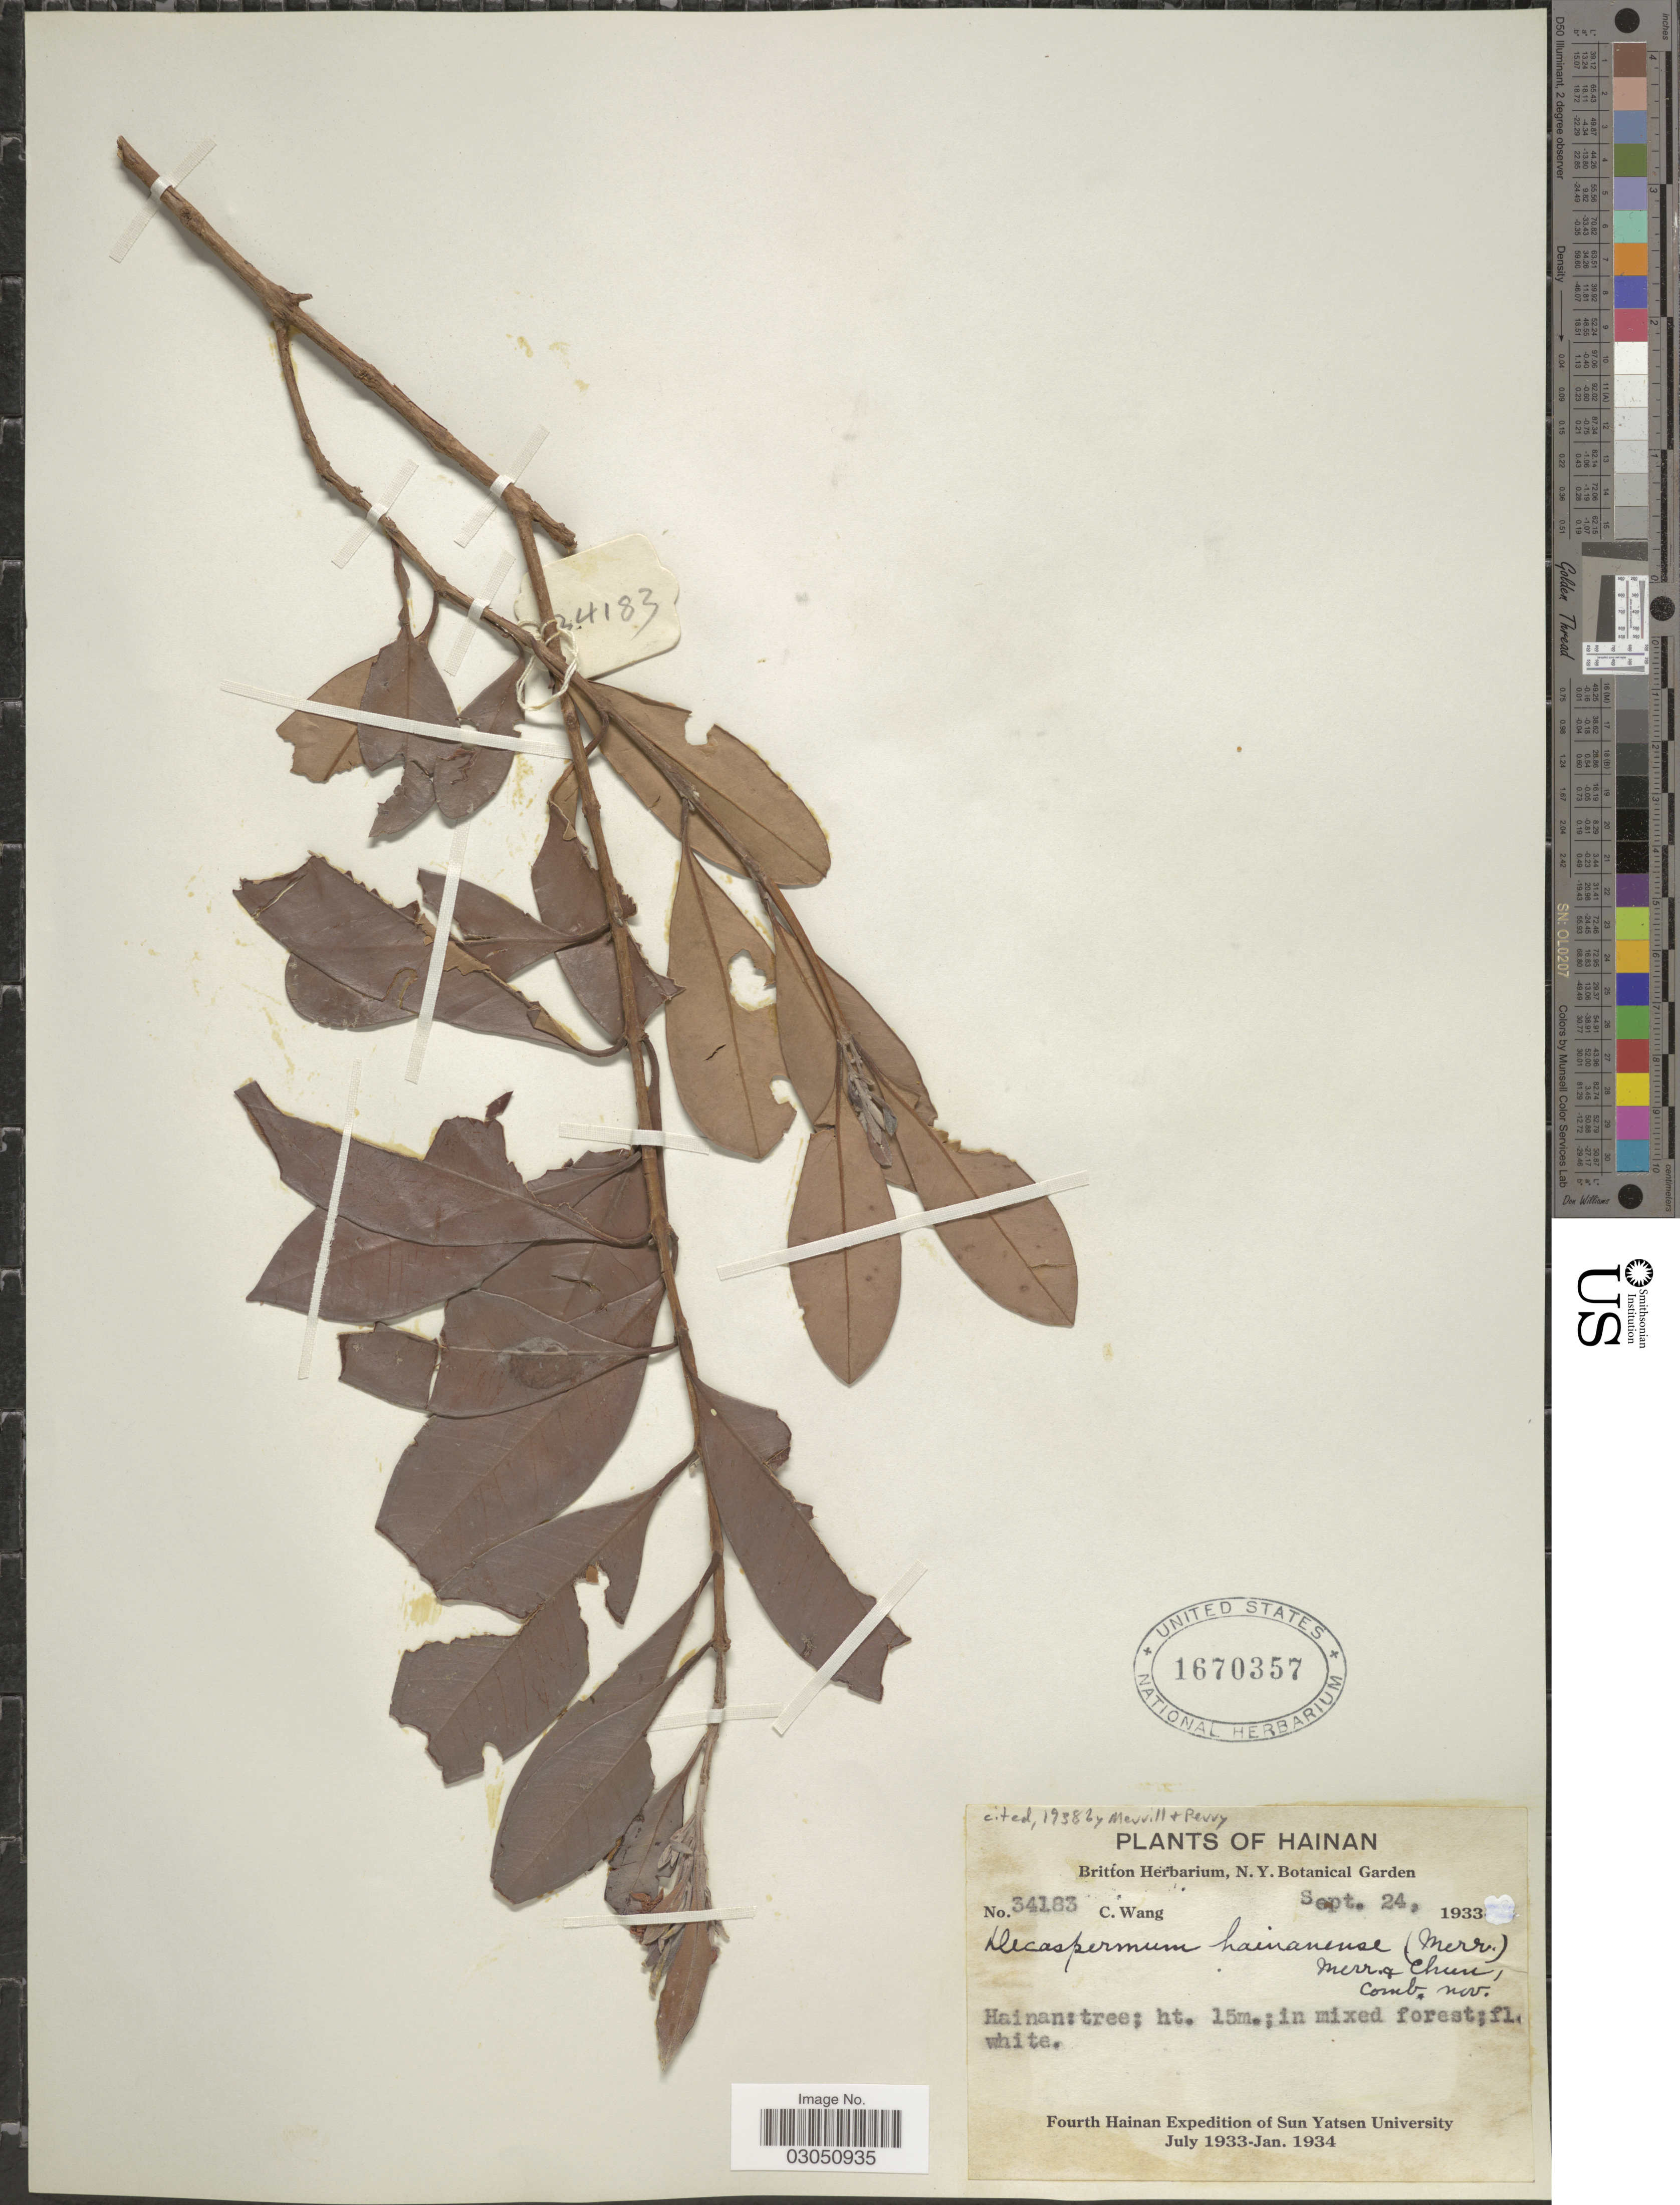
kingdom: Plantae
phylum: Tracheophyta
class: Magnoliopsida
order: Myrtales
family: Myrtaceae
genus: Decaspermum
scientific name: Decaspermum hainanense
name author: (Merr.) Merr.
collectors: C. Wang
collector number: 34183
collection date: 1933-09-24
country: China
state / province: Hainan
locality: Hainan: in mixed forest.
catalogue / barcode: US 1670357